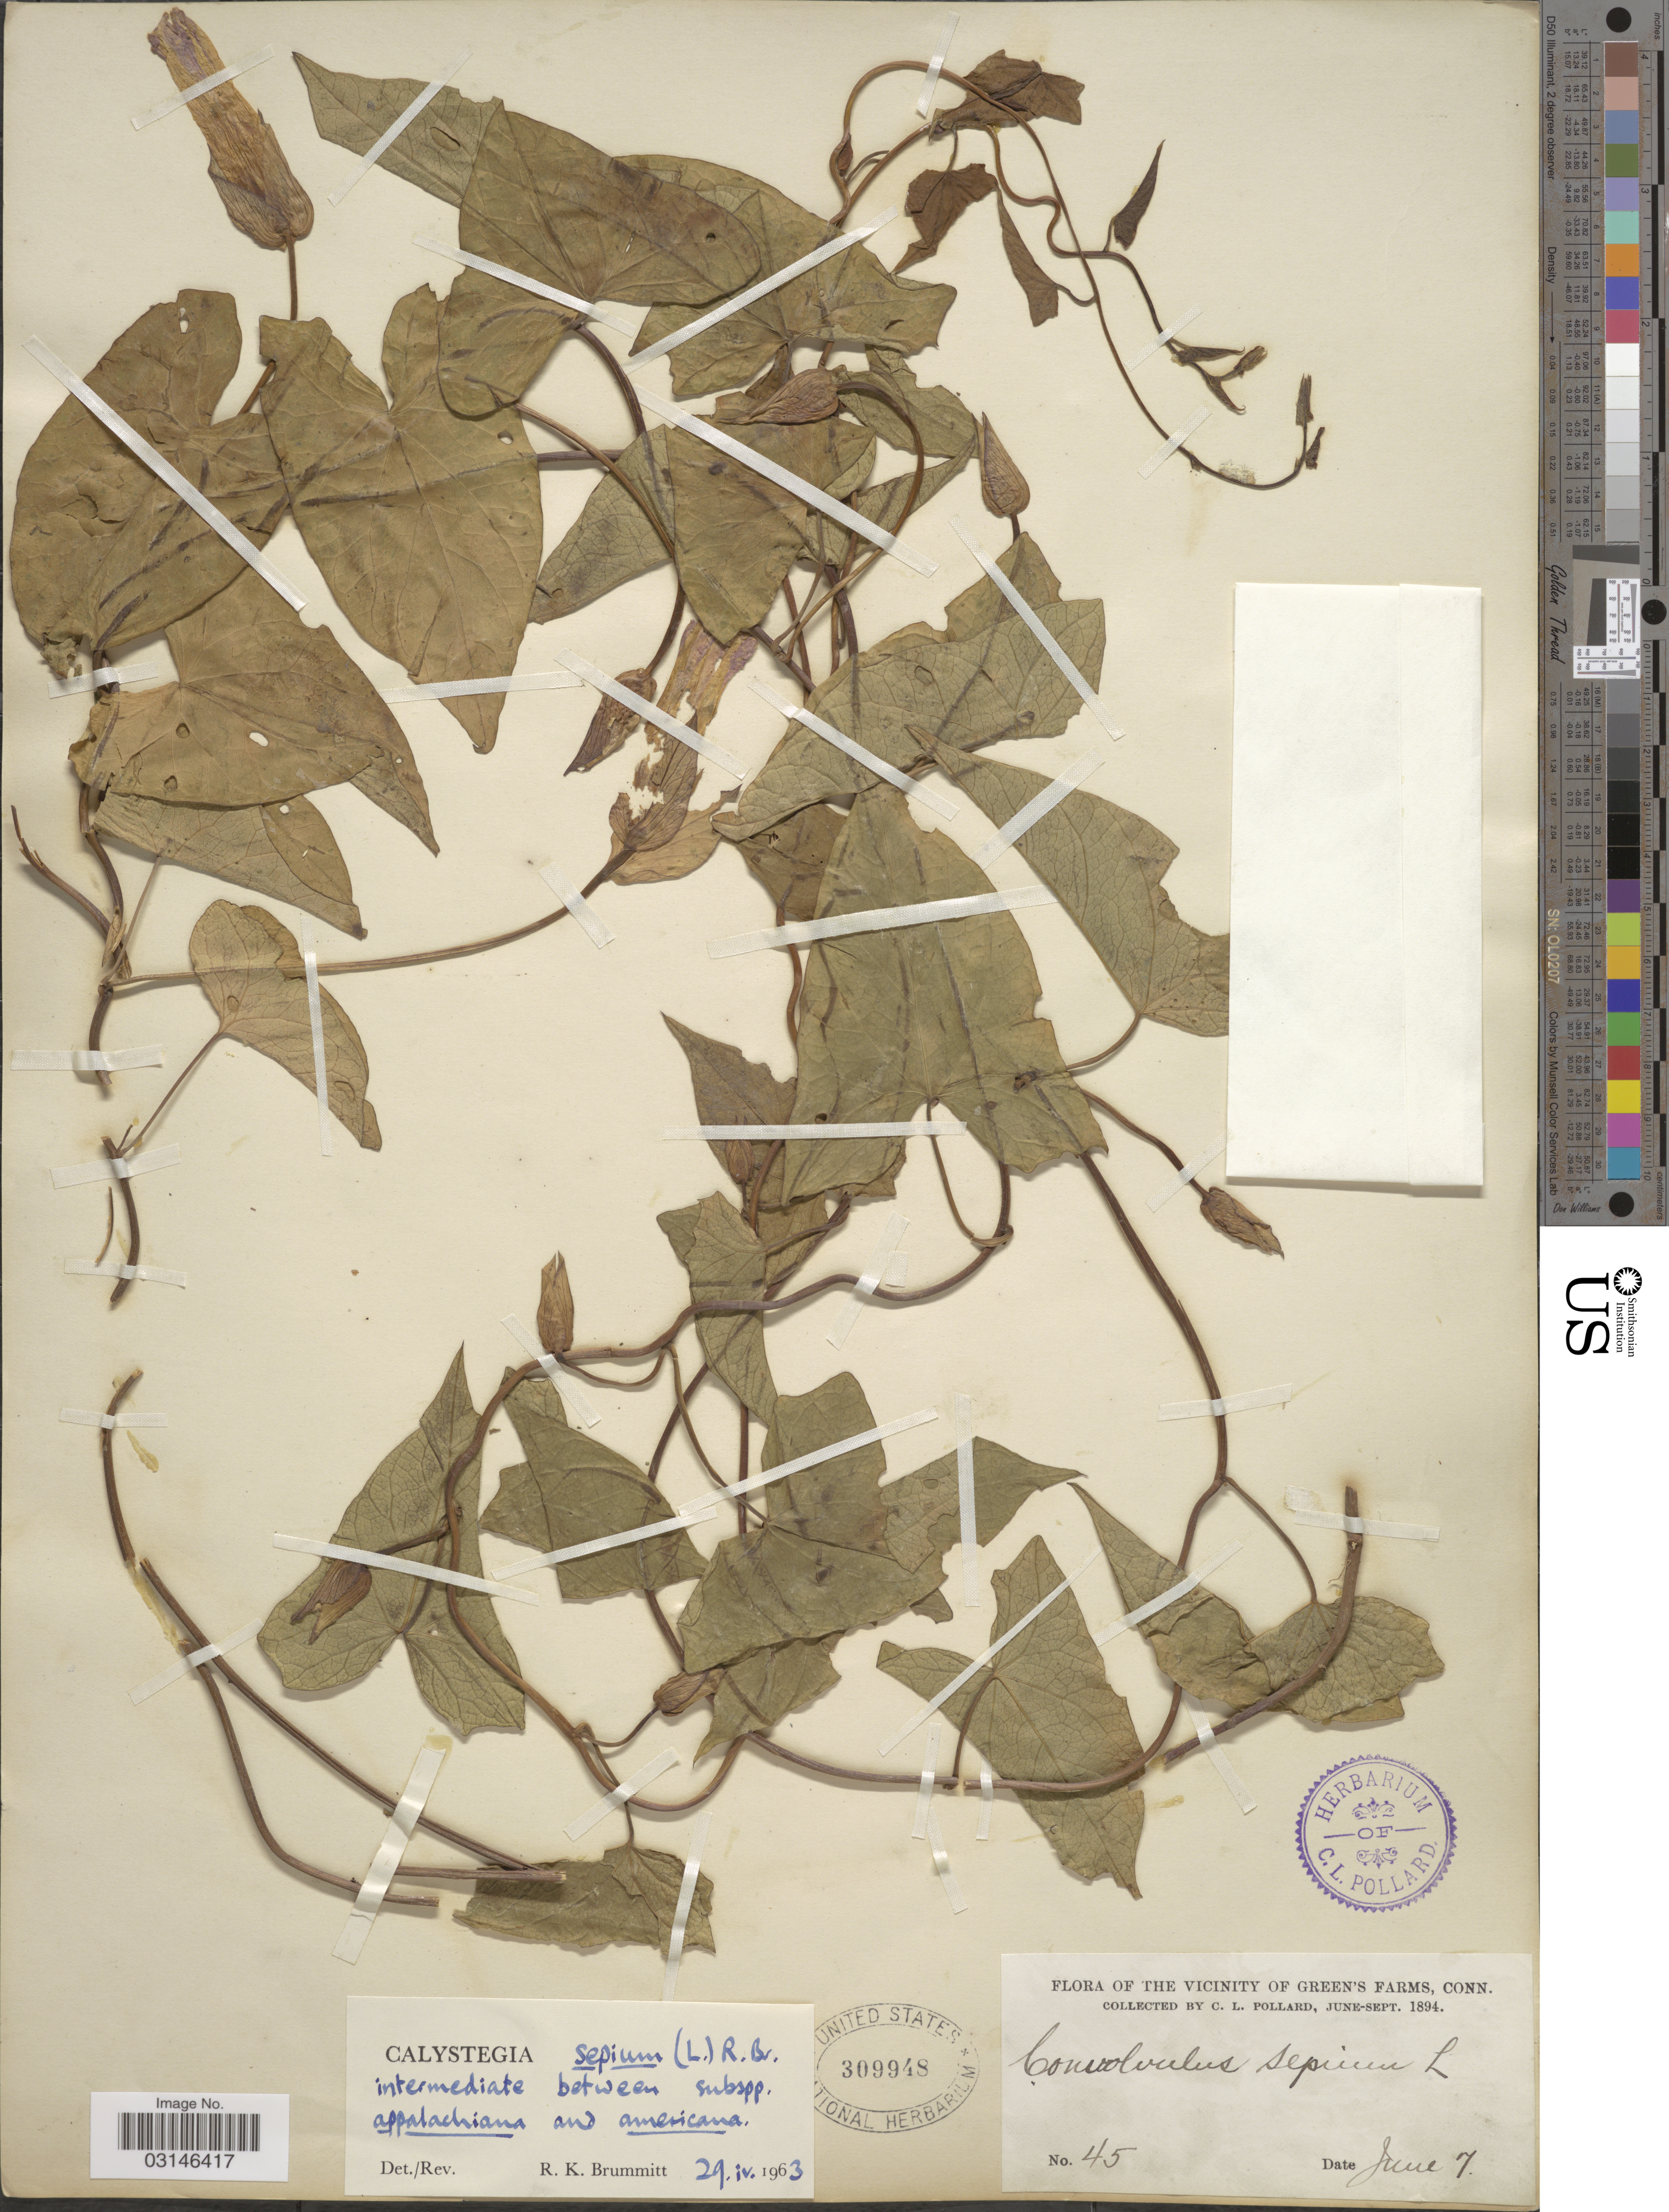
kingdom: Plantae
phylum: Tracheophyta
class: Magnoliopsida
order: Solanales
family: Convolvulaceae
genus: Calystegia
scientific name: Calystegia sepium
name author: (L.) R. Br.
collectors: C. L. Pollard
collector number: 45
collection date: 1894-06-07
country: United States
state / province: Connecticut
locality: The Vicinity of Green's Farm.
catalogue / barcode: US 309948